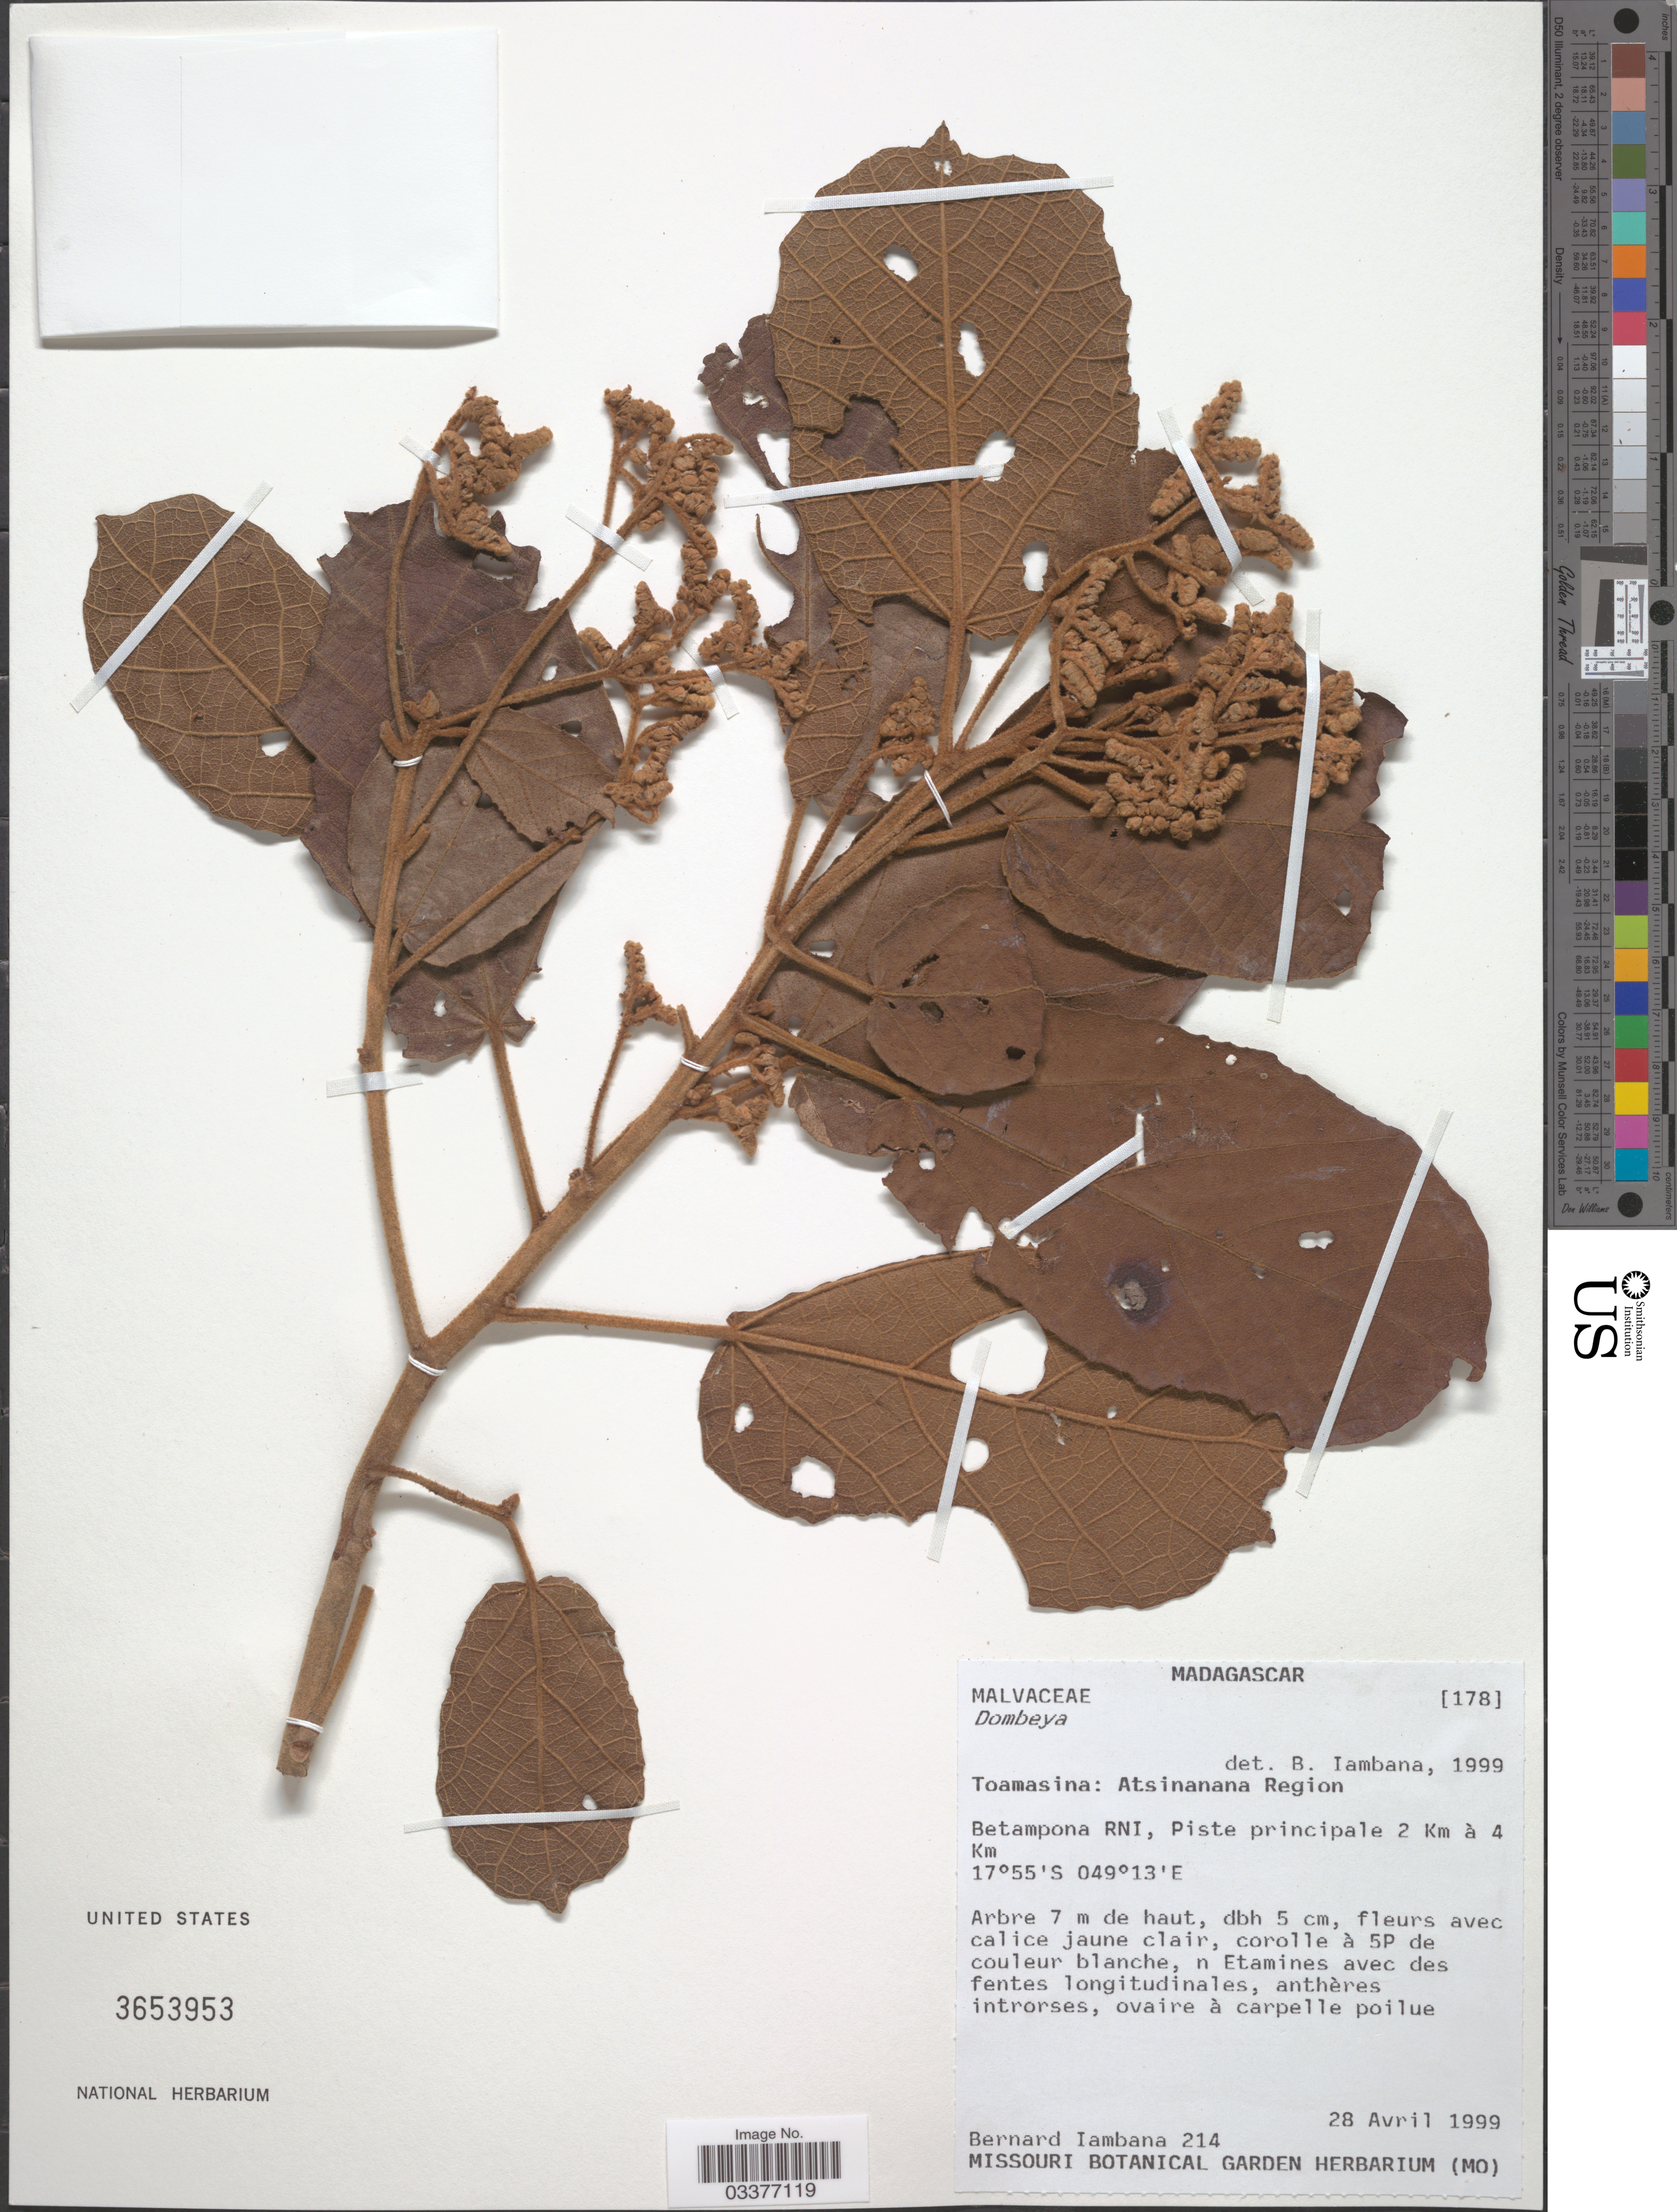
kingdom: Plantae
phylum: Tracheophyta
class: Magnoliopsida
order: Malvales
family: Malvaceae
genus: Dombeya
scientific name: Dombeya sp.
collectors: B. Iambana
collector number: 214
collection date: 1999-04-28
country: Madagascar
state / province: Atsinanana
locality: Atsinanana Region. Betampona RNI, Piste principale 2 Km à 4 Km.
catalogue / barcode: US 3653953